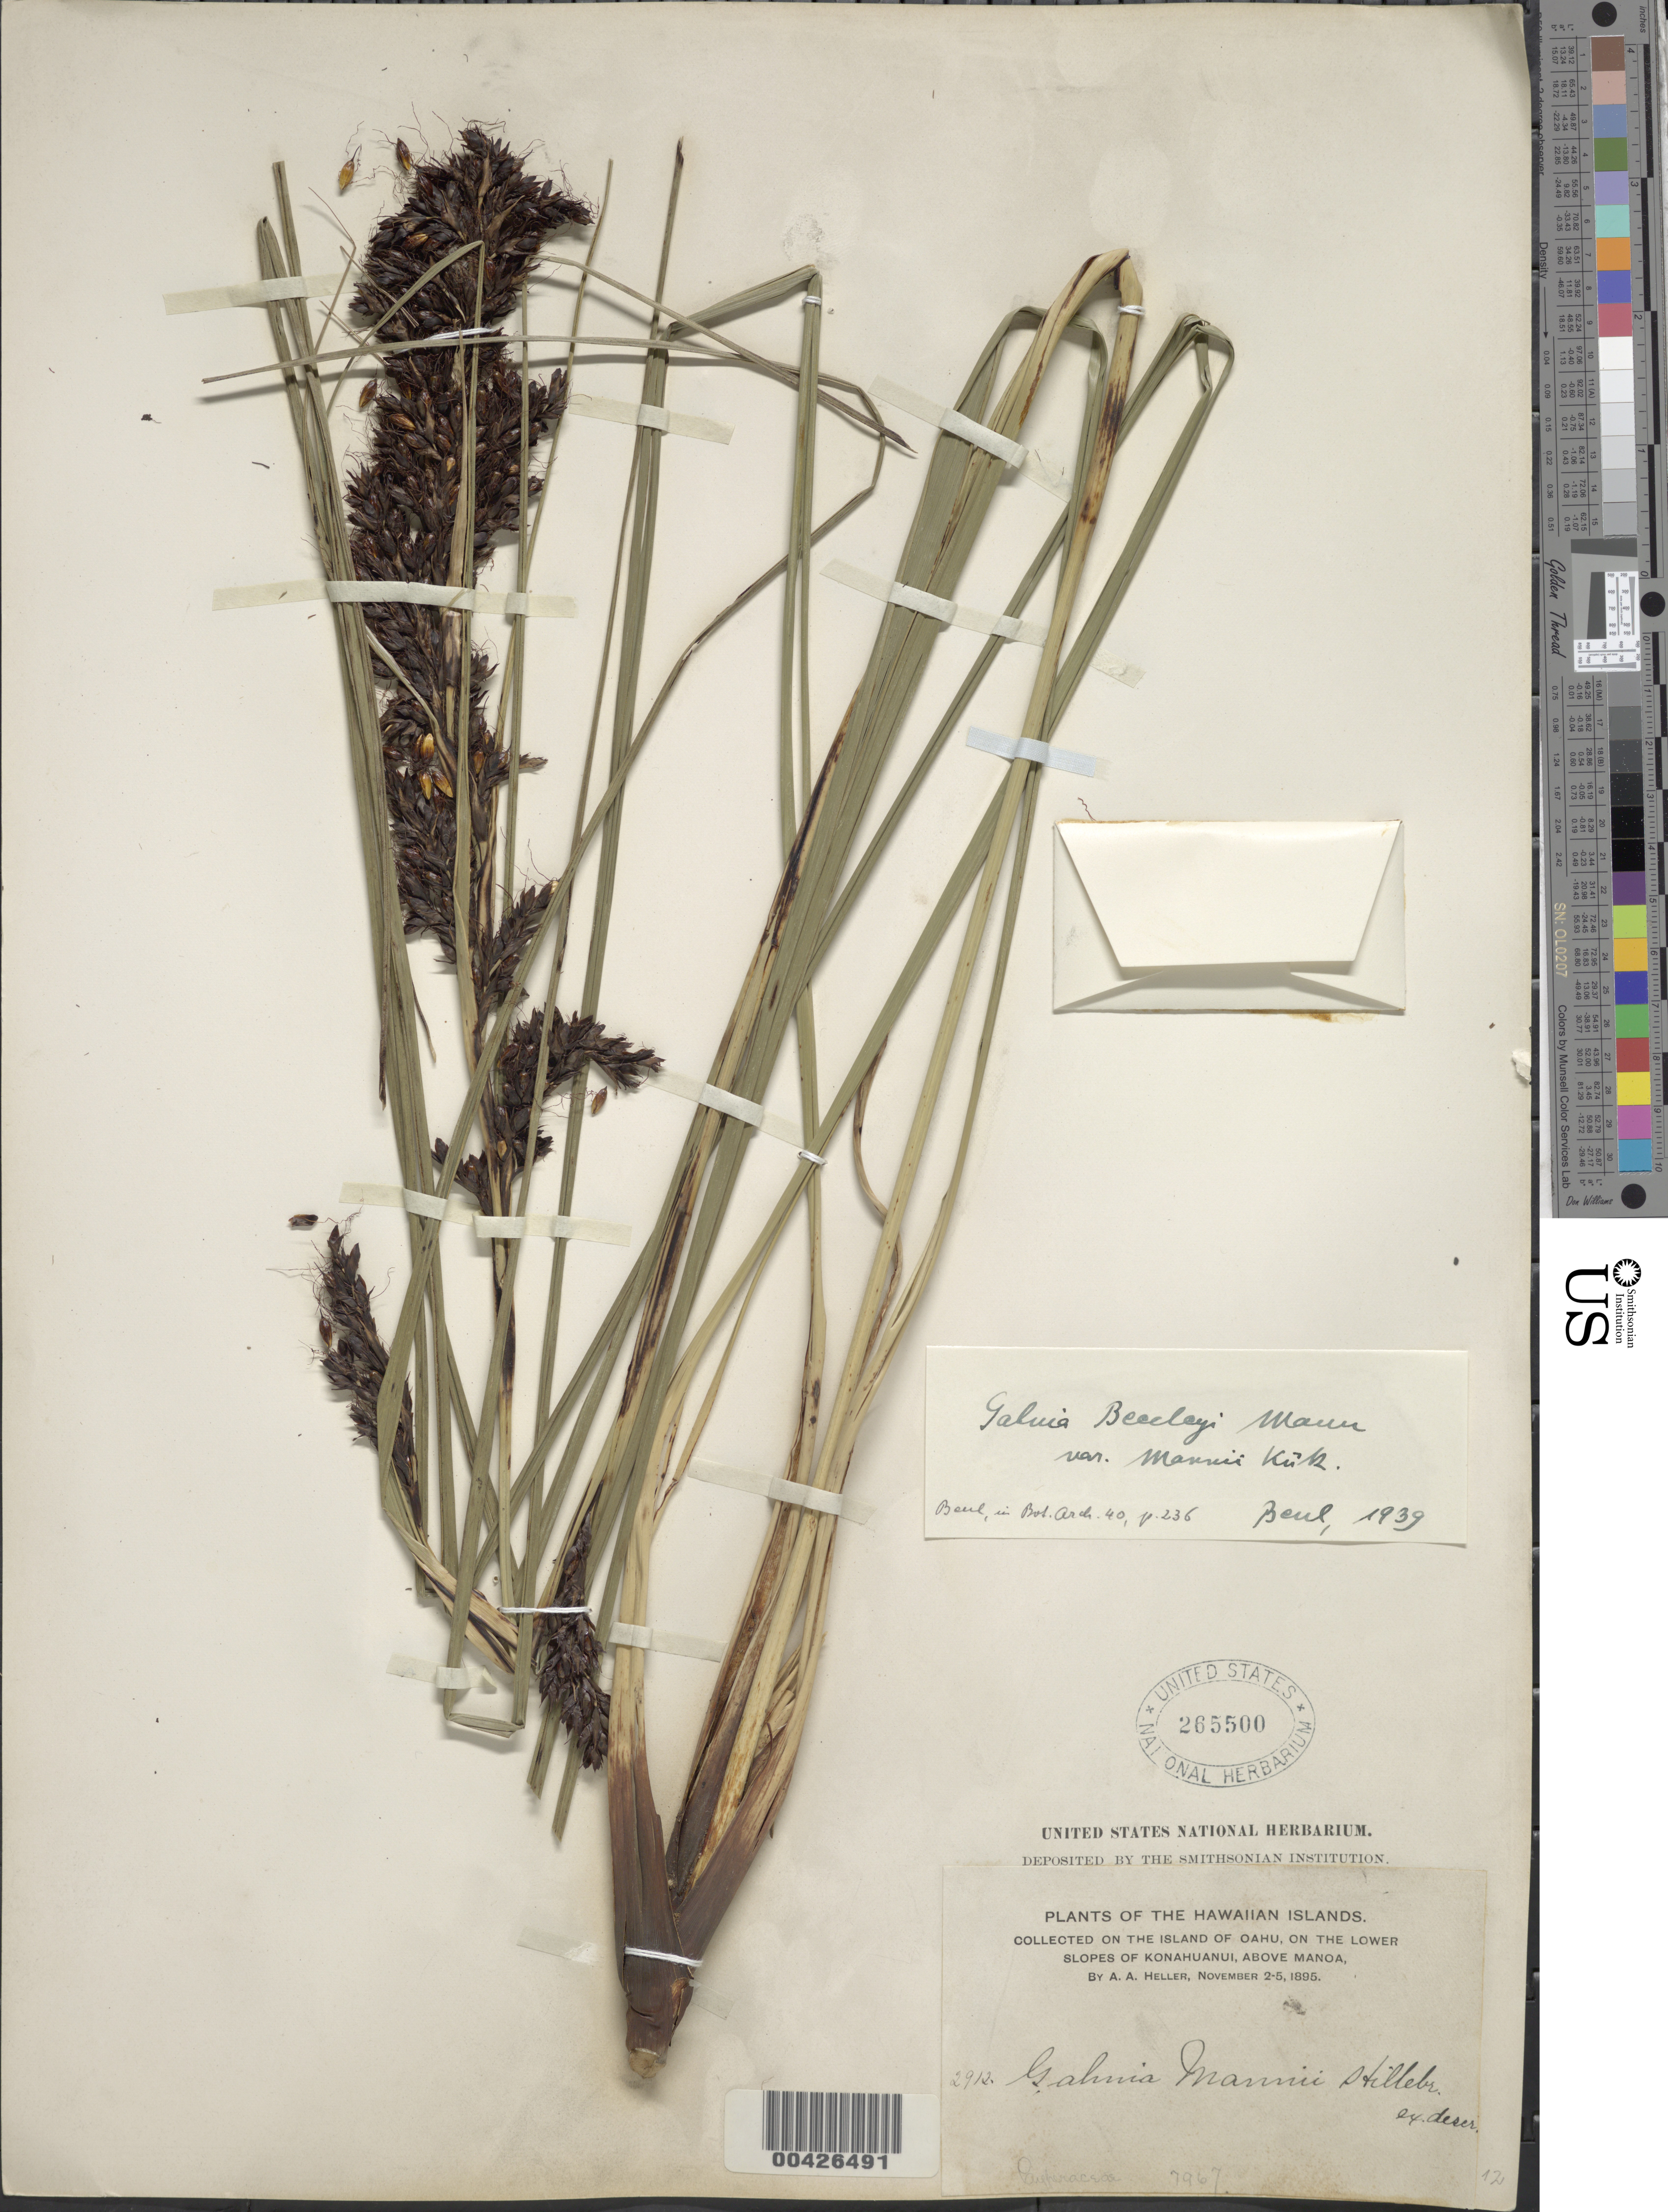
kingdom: Plantae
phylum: Tracheophyta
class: Liliopsida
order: Poales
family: Cyperaceae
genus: Gahnia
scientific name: Gahnia beecheyi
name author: H. Mann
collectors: A. A. Heller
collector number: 2912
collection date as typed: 2 Nov 1895 to 5 Nov 1895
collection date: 1895-11-02/1895-11-05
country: United States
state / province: Hawaii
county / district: Honolulu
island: Oahu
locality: Oahu, lower slopes of Konahuanui, above Manoa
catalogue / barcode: US 265500